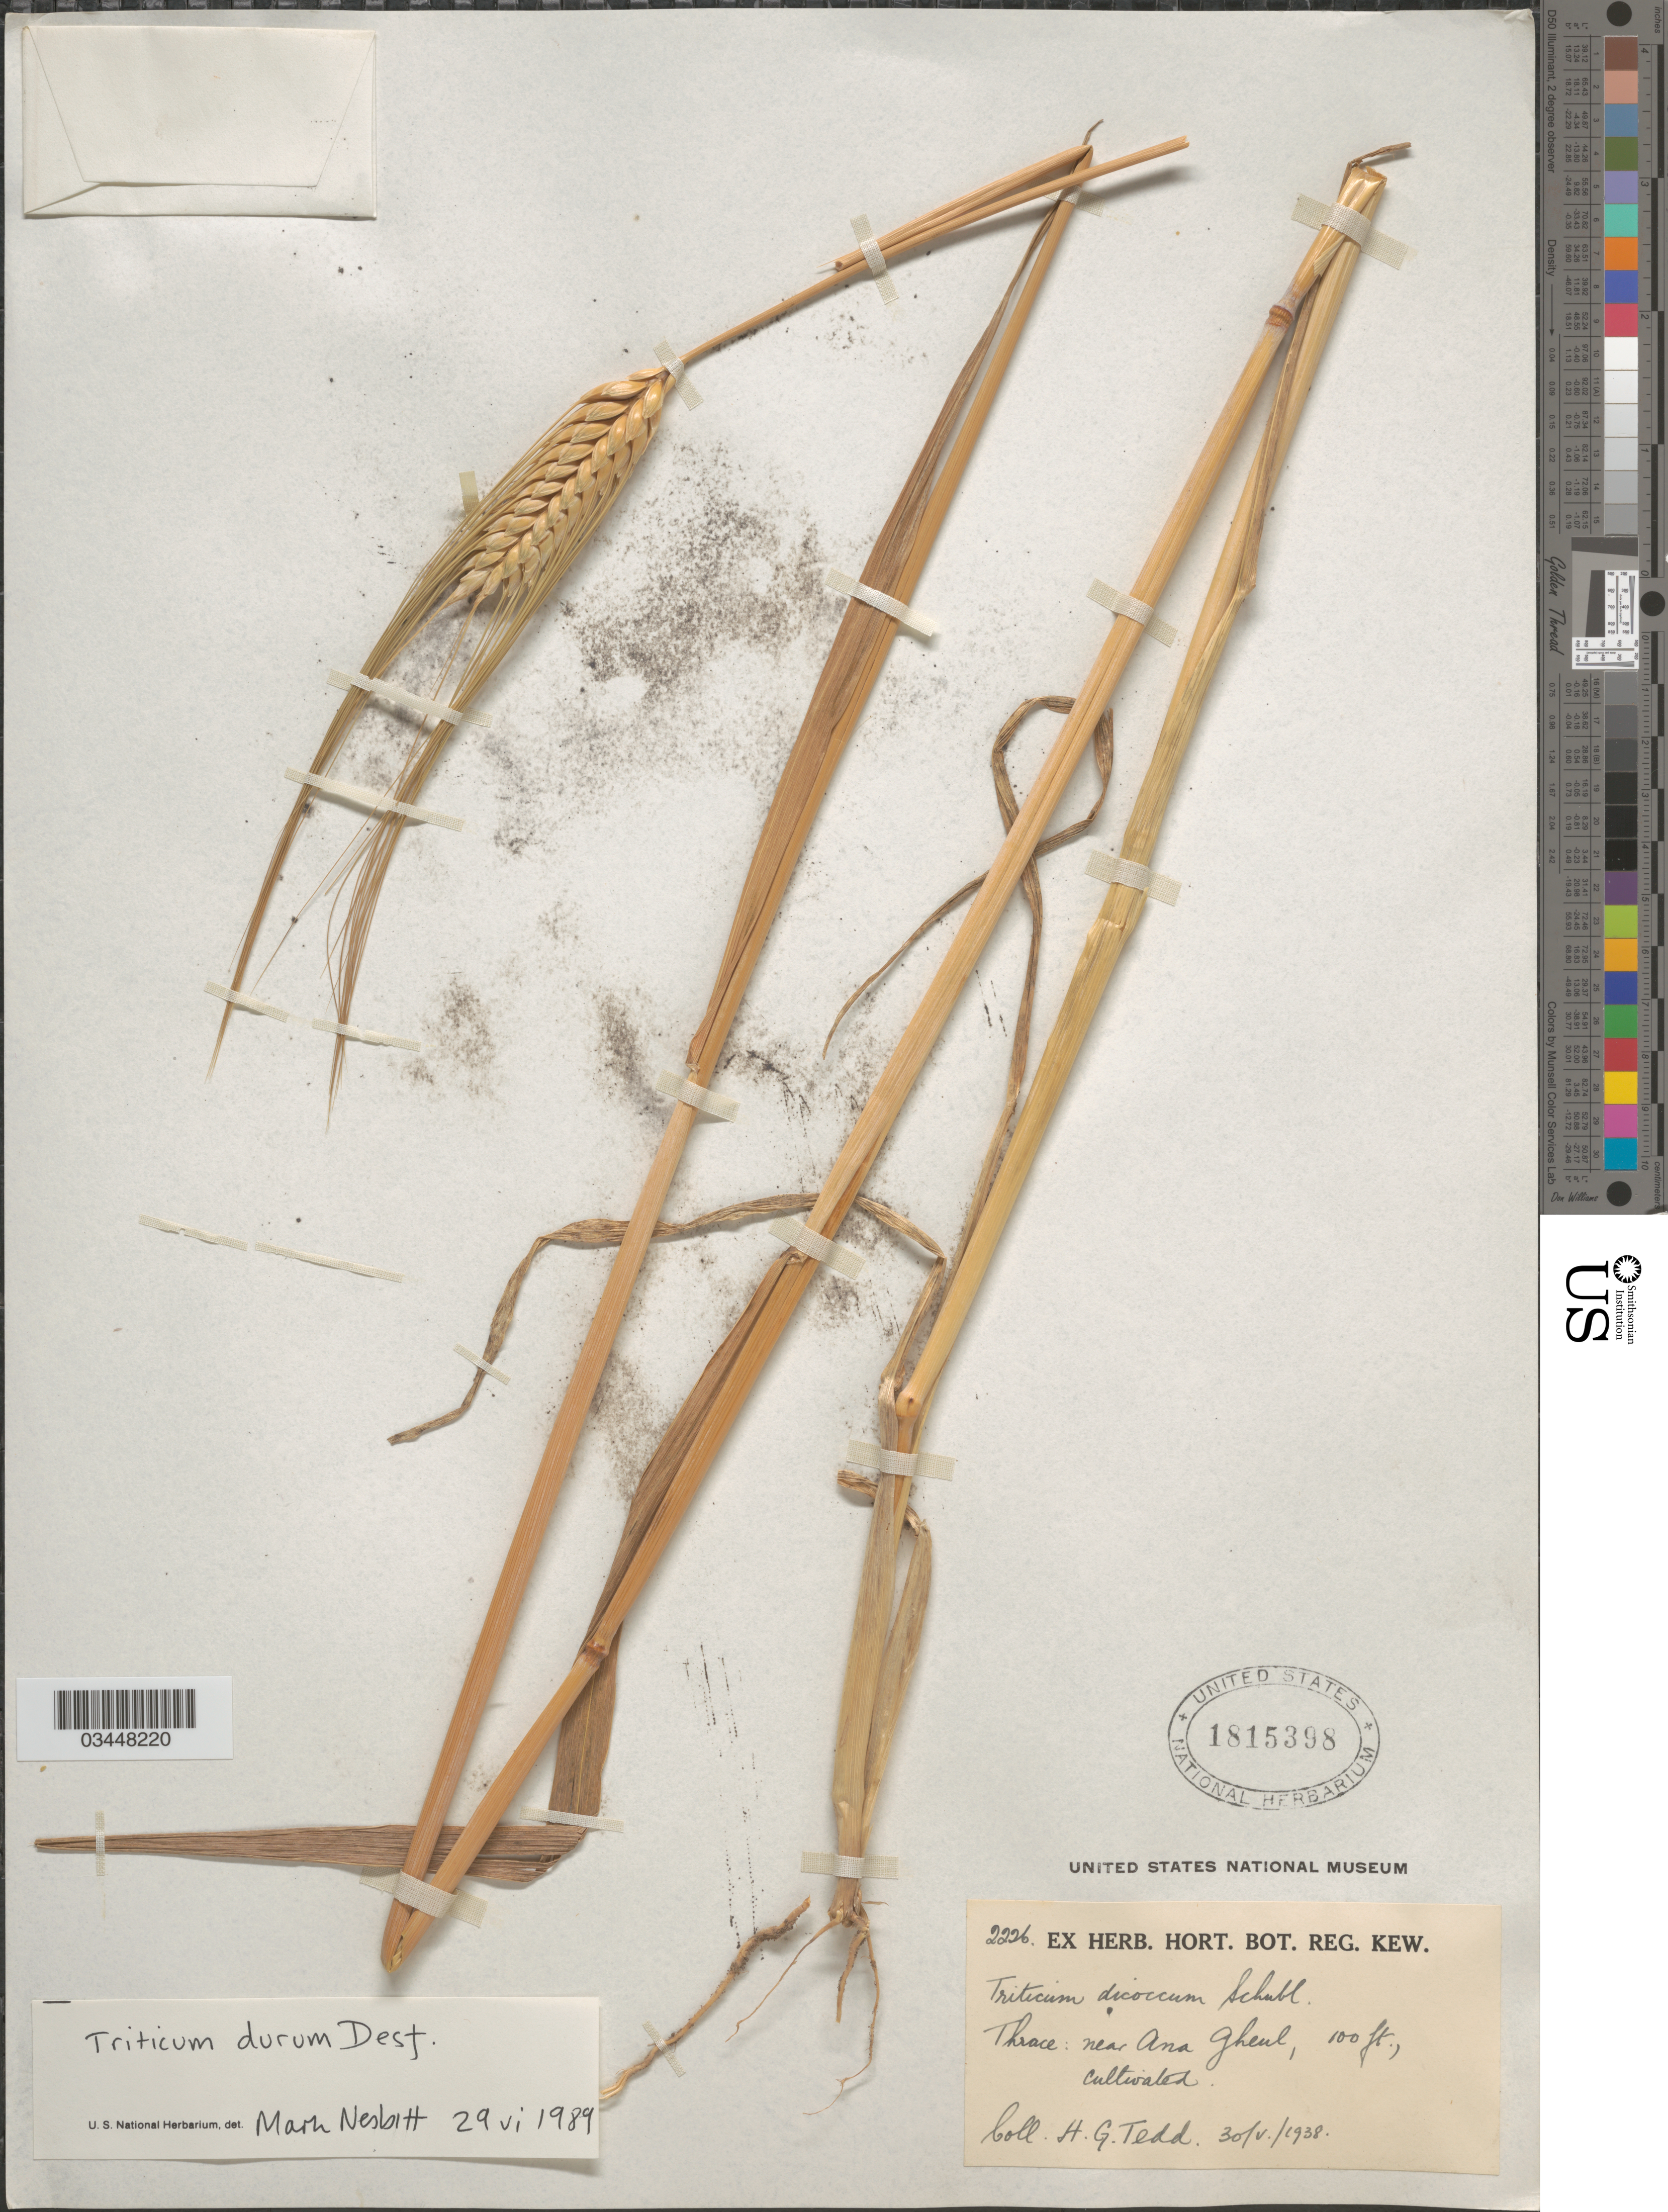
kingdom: Plantae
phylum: Tracheophyta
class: Liliopsida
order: Poales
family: Poaceae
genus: Triticum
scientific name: Triticum durum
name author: Desf.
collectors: H. Tedd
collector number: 2226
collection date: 1938-05-30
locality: Thrace: near Ana Gheul.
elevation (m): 30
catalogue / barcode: US 1815398